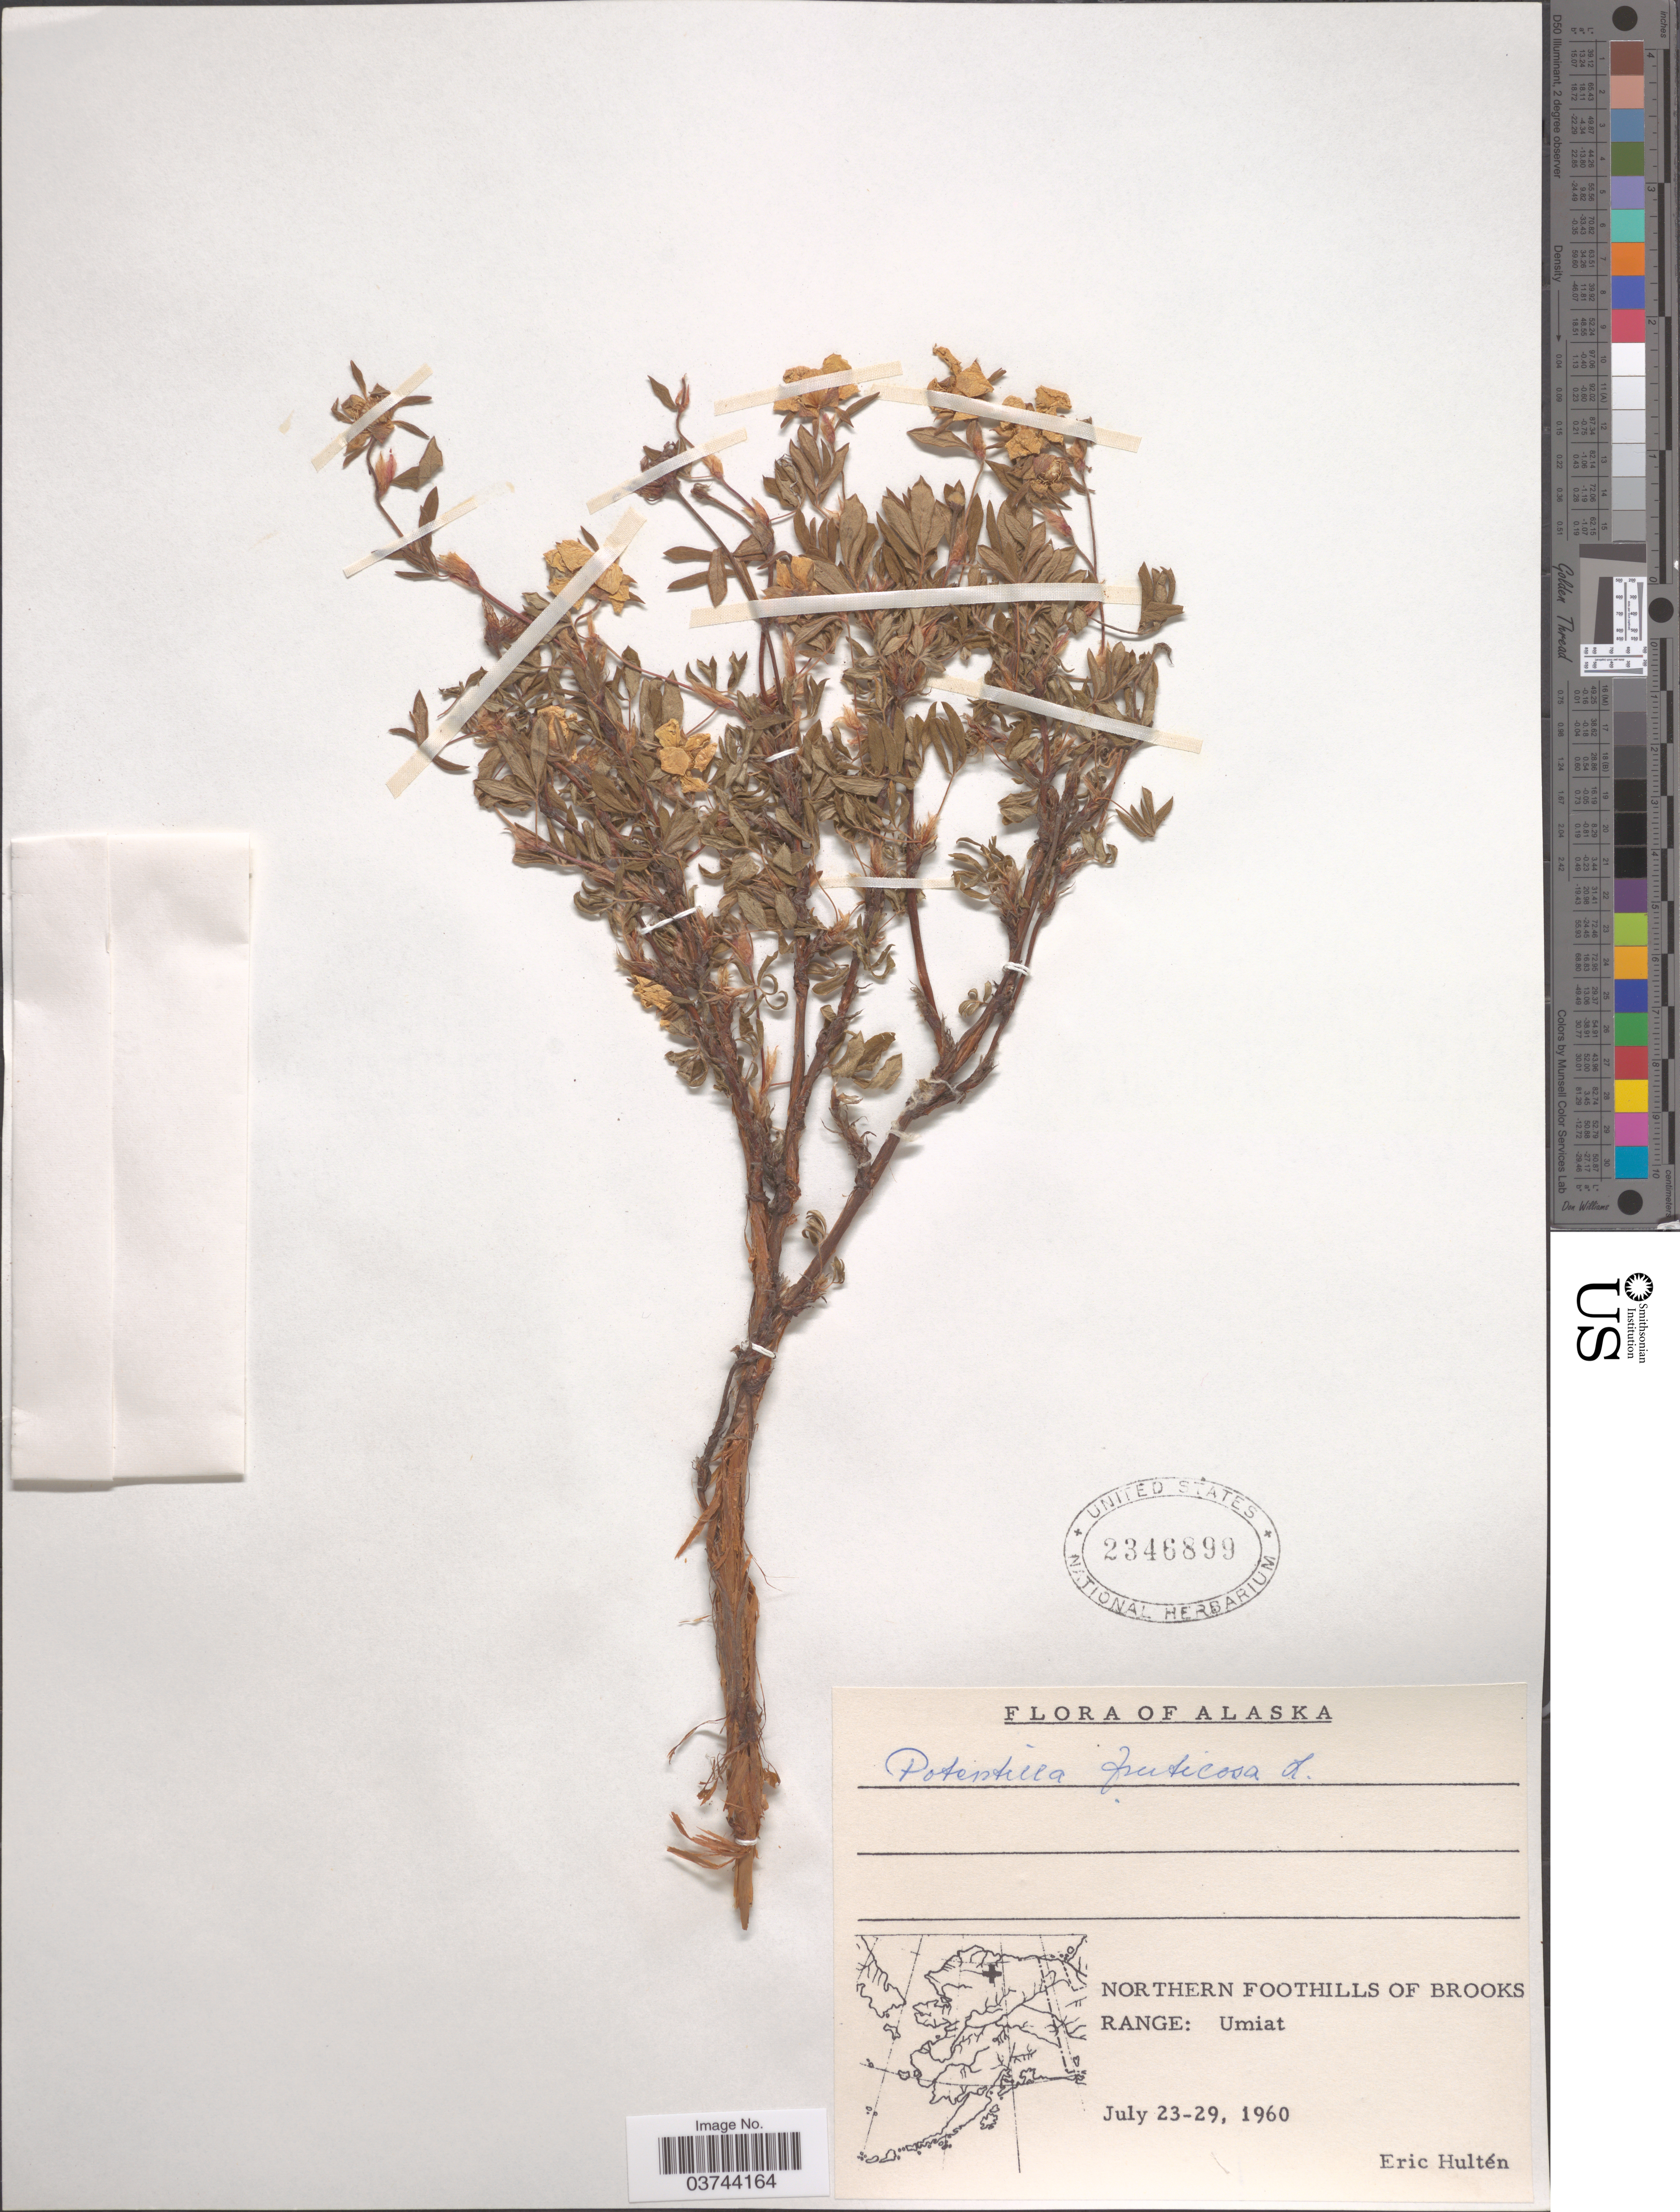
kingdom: Plantae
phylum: Tracheophyta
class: Magnoliopsida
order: Rosales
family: Rosaceae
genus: Dasiphora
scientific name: Dasiphora fruticosa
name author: (L.) Rydb.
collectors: E. G. Hultén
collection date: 1960-07-23/1960-07-29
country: United States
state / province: Alaska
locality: Northern Foothills of Brooks Range: Umiat.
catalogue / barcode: US 2346899